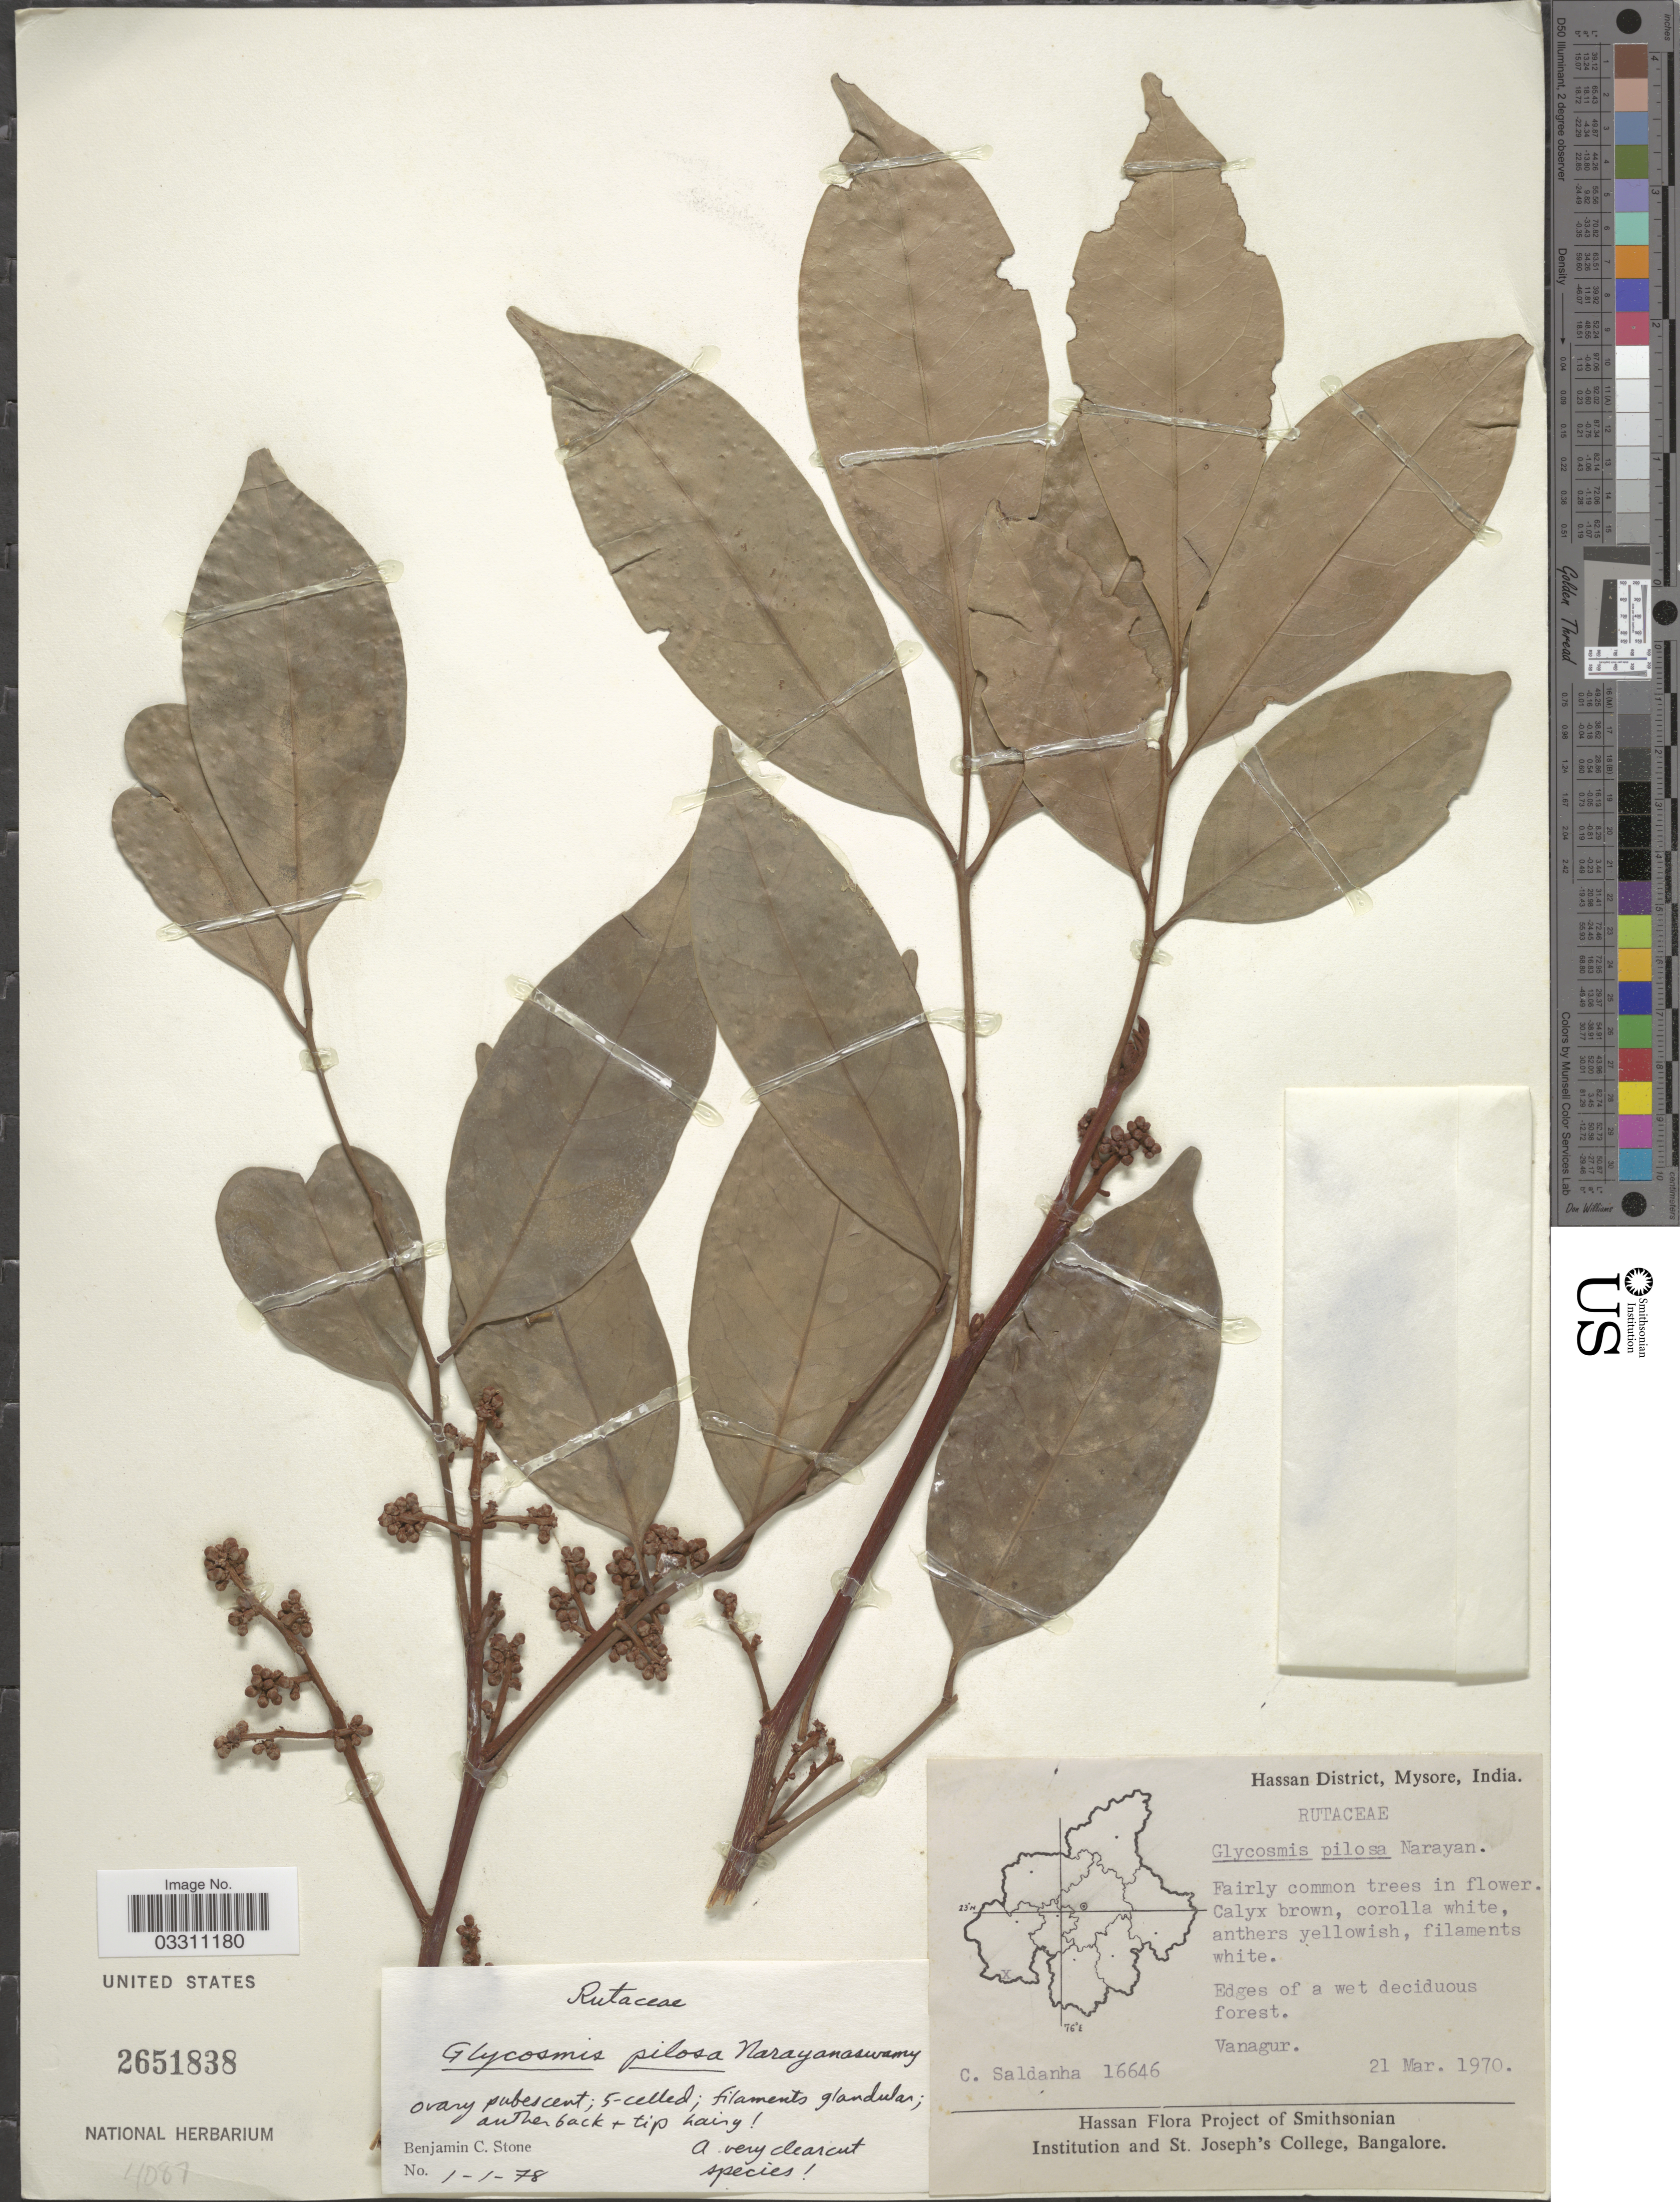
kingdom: Plantae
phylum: Tracheophyta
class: Magnoliopsida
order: Sapindales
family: Rutaceae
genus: Glycosmis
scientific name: Glycosmis pilosa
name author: V. Naray.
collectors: C. Saldanha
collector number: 16646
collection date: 1970-03-21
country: India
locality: Hassan District, Mysore. Vanagur.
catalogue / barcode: US 2651838